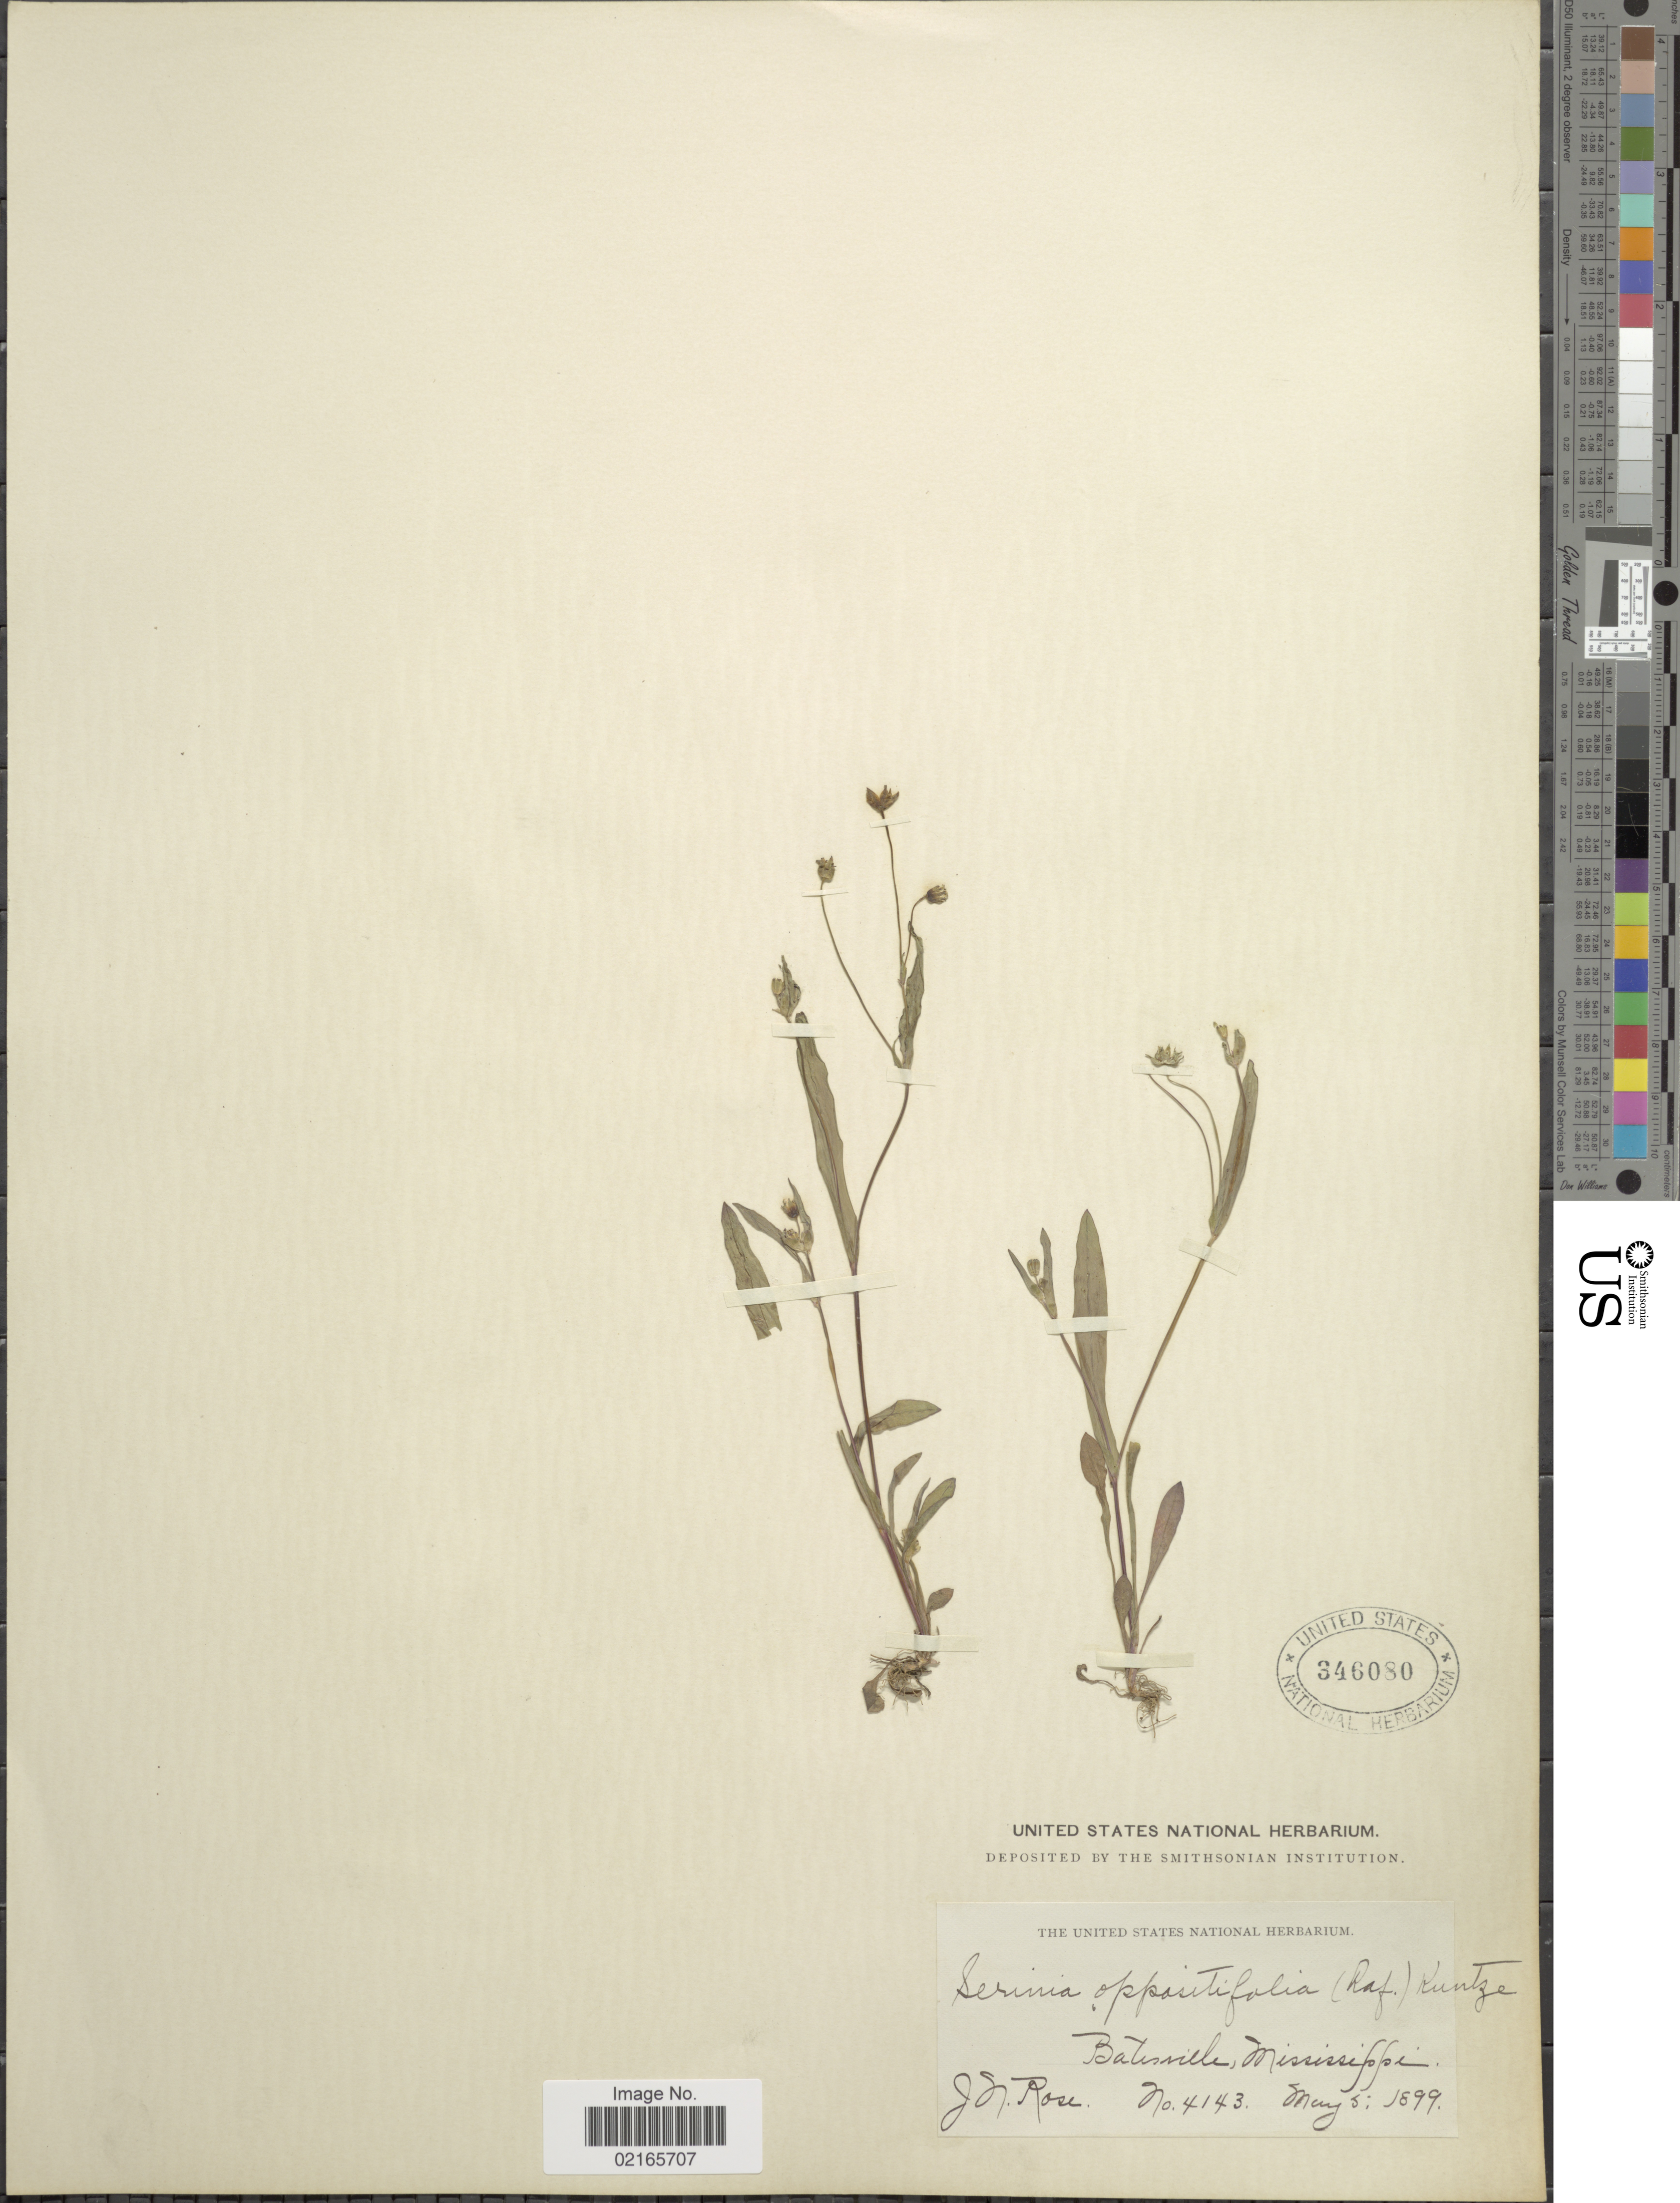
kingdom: Plantae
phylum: Tracheophyta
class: Magnoliopsida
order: Asterales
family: Asteraceae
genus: Krigia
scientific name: Krigia oppositifolia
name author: Raf.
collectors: J. N. Rose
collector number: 4143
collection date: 1899-05-05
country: United States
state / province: Mississippi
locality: Batesville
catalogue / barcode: US 346080